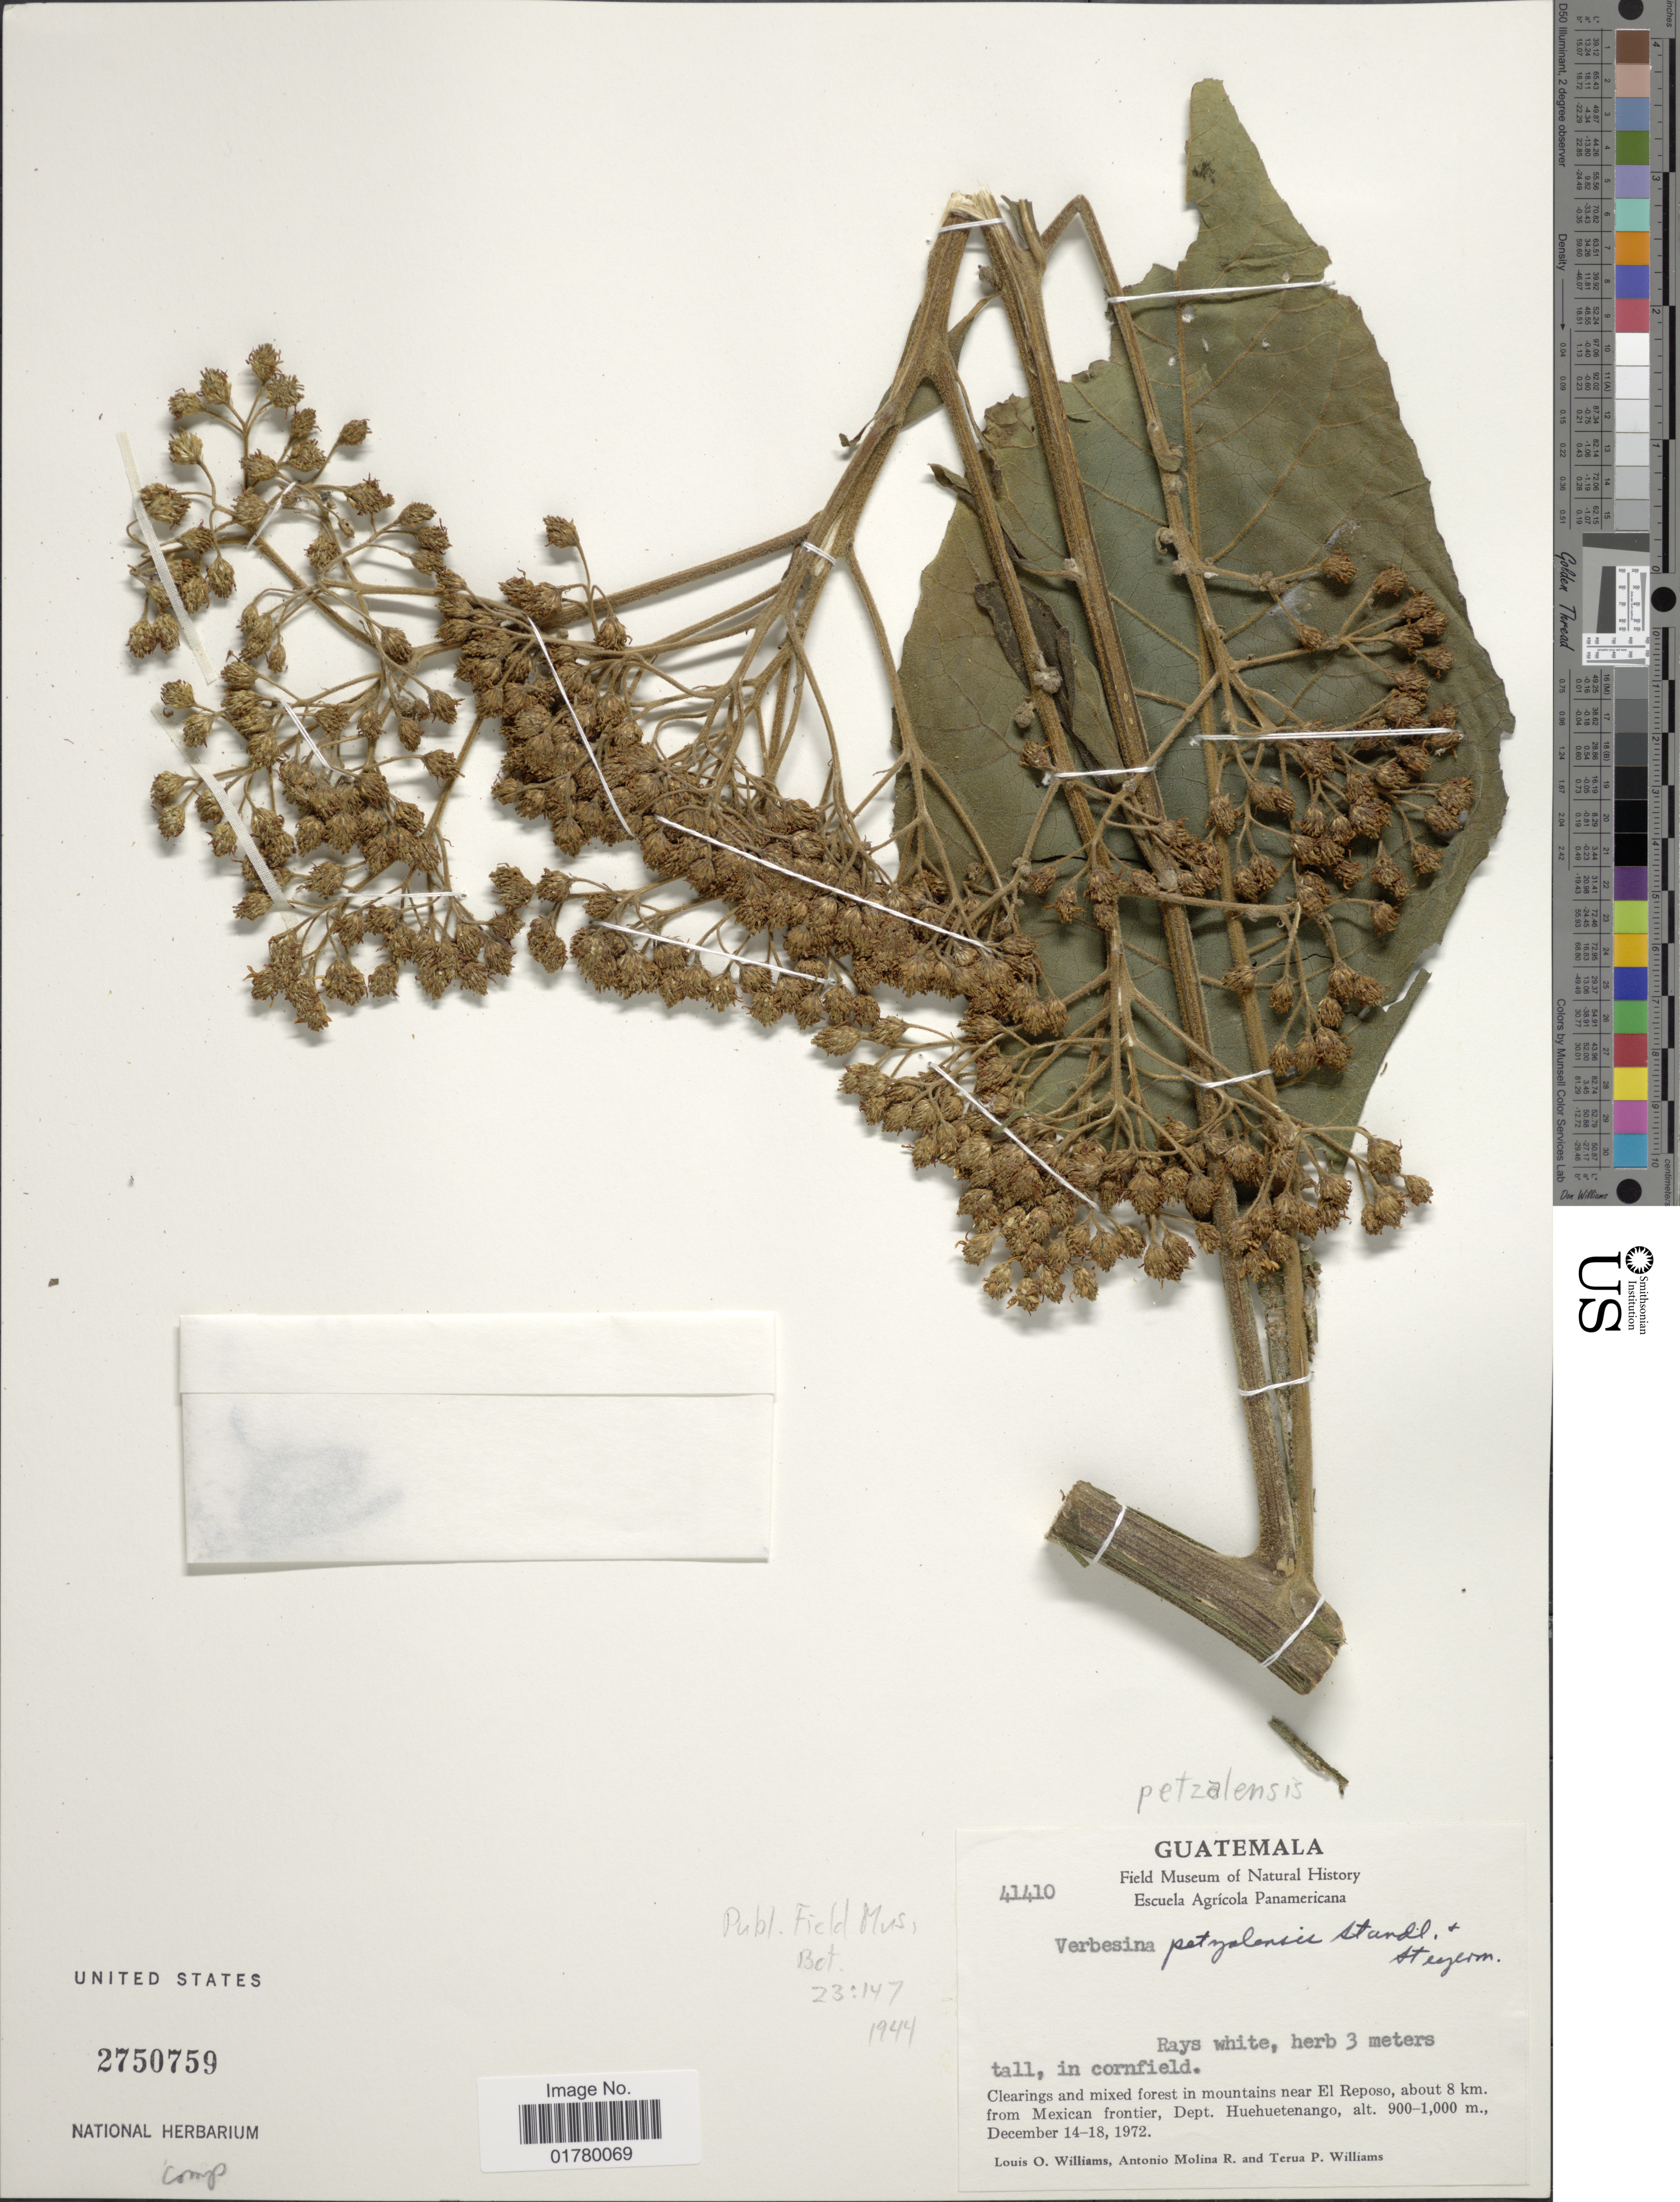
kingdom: Plantae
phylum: Tracheophyta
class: Magnoliopsida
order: Asterales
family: Asteraceae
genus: Verbesina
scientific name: Verbesina petzalensis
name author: Standl. & Steyerm.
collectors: L. O. Williams, A. Molina R. & T. P. Williams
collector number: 41410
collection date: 1972-12-14/1972-12-18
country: Guatemala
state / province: Huehuetenango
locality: Clearings and mixed forest in mountains near El Reposo, about 8 km. from Mexican frontier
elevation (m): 900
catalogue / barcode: US 2750759